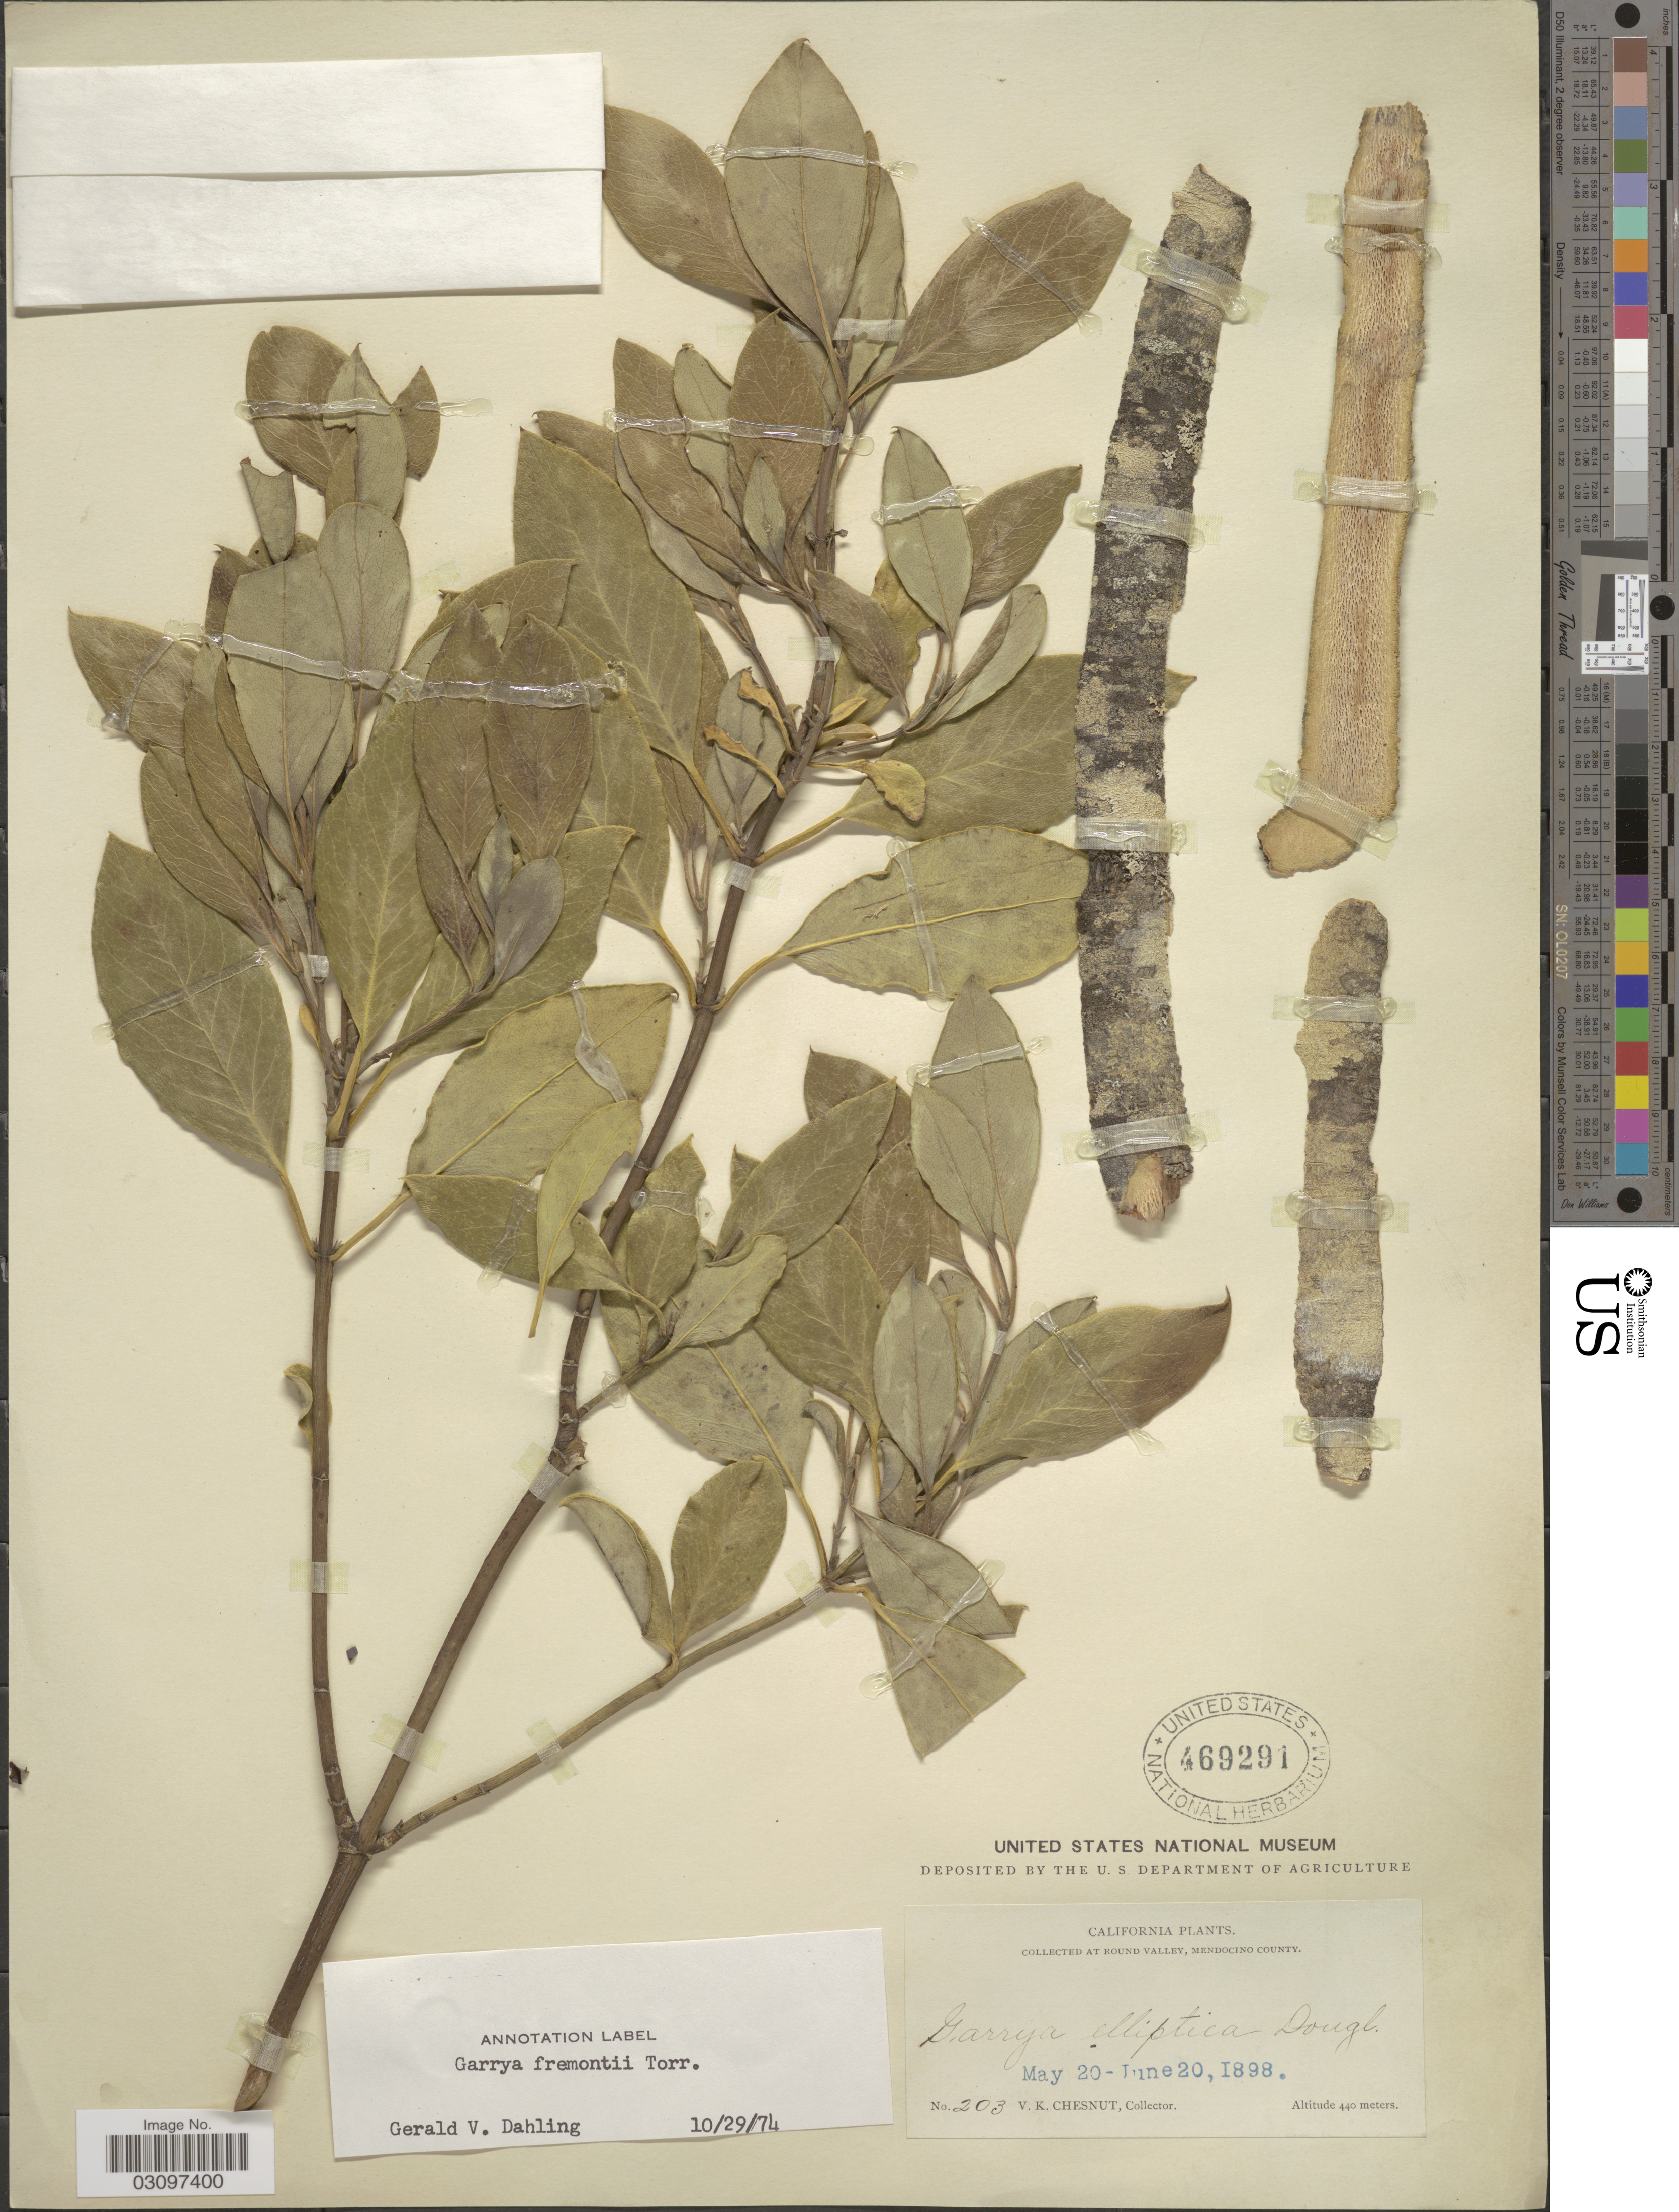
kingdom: Plantae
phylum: Tracheophyta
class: Magnoliopsida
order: Garryales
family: Garryaceae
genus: Garrya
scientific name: Garrya fremontii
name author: Torr.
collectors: V. Chesnut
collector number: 203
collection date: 1898-05-20/1898-06-20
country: United States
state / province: California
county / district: Mendocino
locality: At Round Valley, Mendocino County.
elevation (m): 440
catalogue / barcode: US 469291